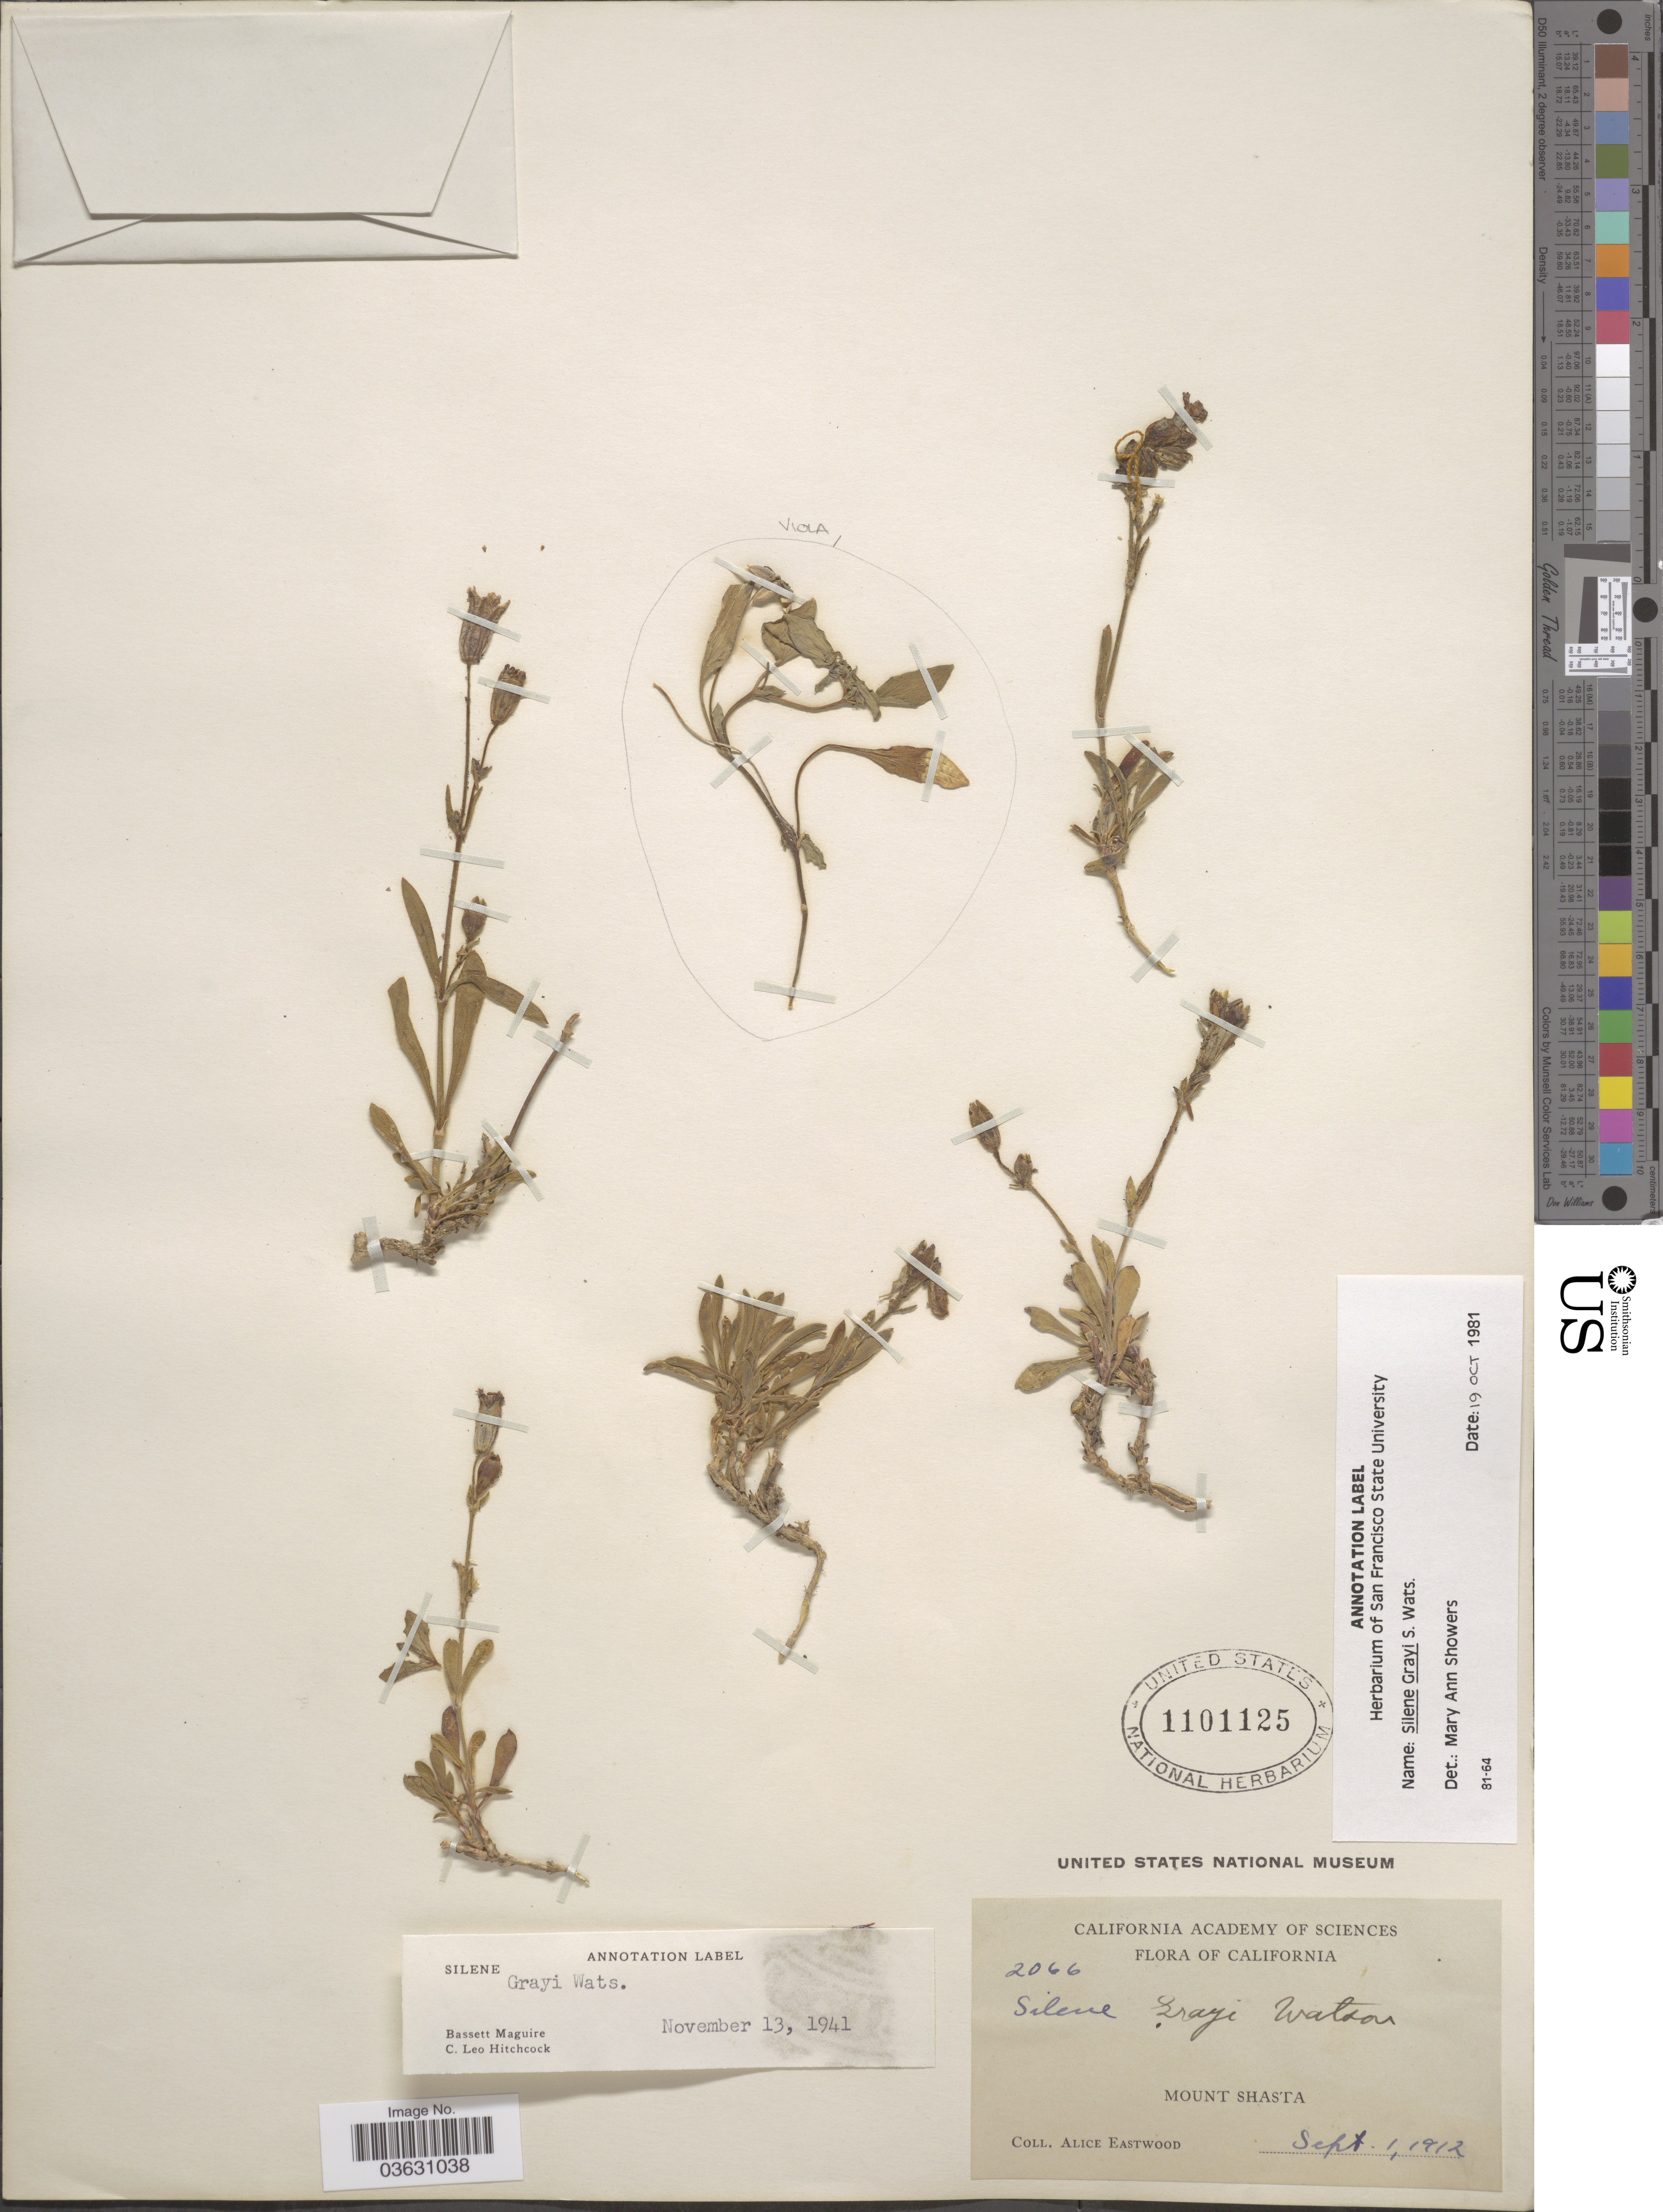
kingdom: Plantae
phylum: Tracheophyta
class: Magnoliopsida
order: Caryophyllales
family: Caryophyllaceae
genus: Silene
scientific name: Silene grayi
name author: S. Watson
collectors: A. Eastwood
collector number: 2066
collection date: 1912-09-01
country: United States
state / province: California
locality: Mount Shasta.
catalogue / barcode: US 1101125